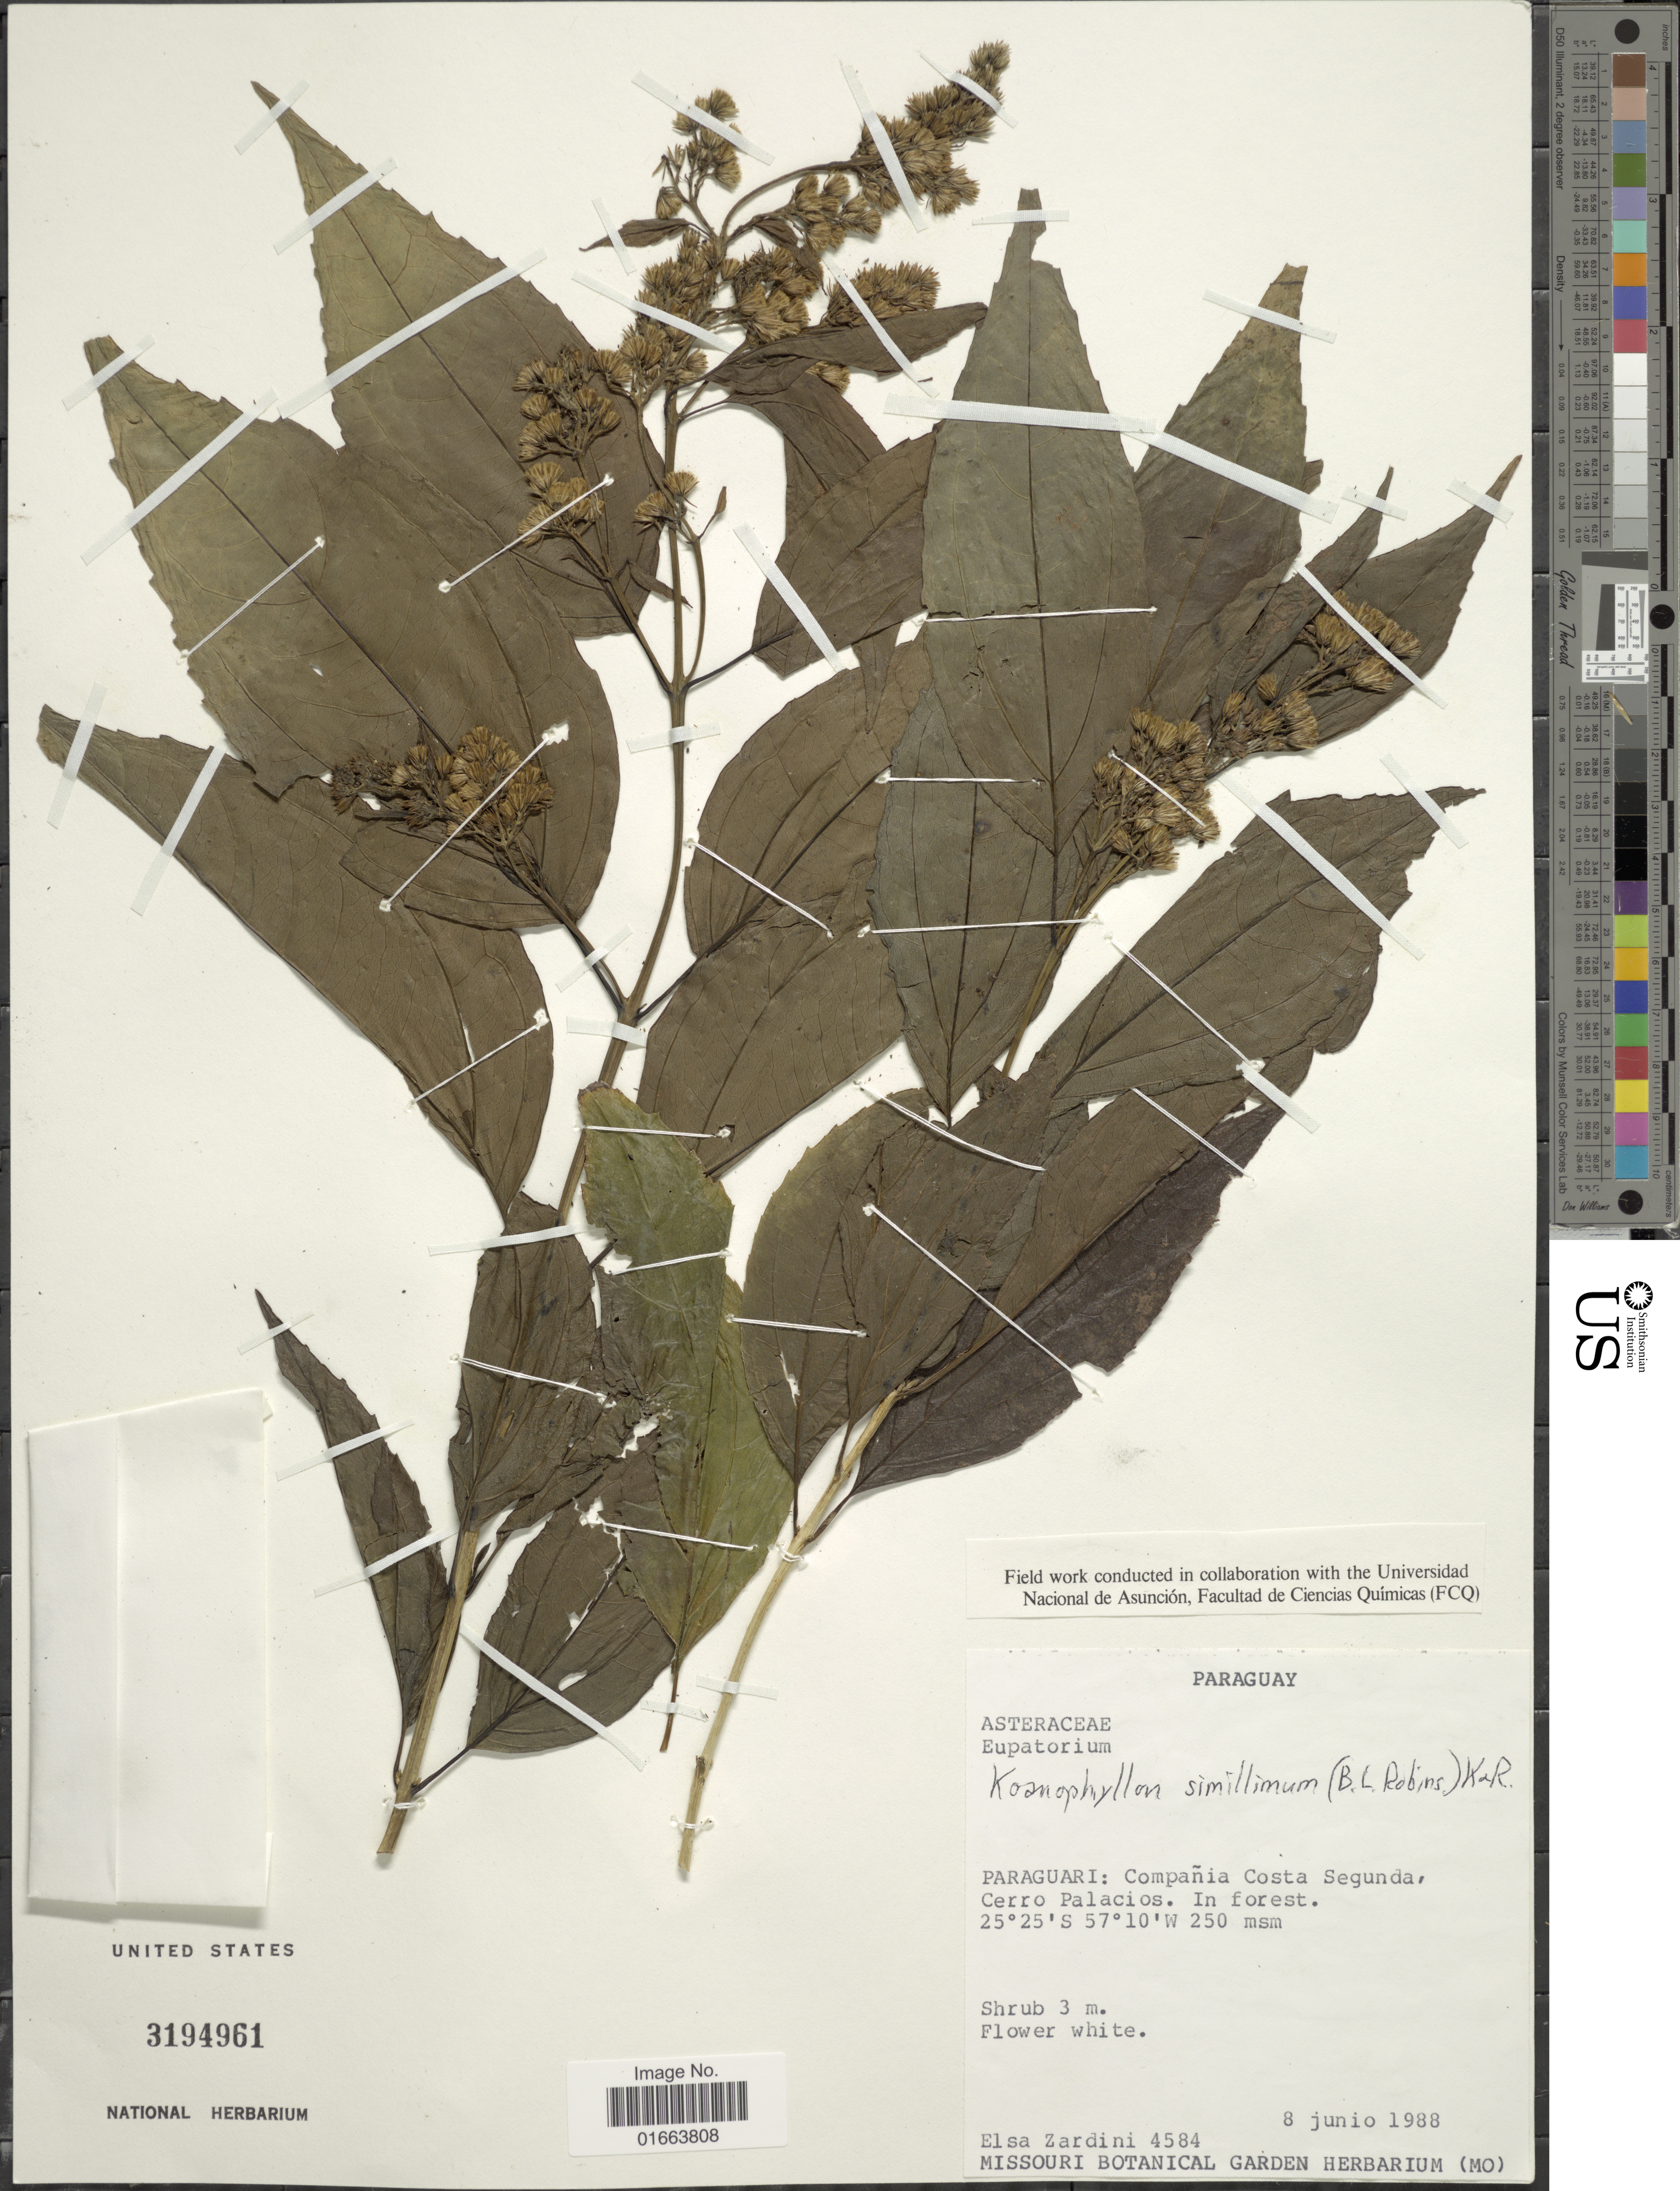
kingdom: Plantae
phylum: Tracheophyta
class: Magnoliopsida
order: Asterales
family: Asteraceae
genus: Koanophyllon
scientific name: Koanophyllon simillimum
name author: (B.L. Rob.) R.M. King & H. Rob.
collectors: E. M. Zardini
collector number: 4584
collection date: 1988-06-08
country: Paraguay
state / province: Paraguari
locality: Compañia Costa Segunda. Cerro Palacios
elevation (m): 250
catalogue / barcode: US 3194961